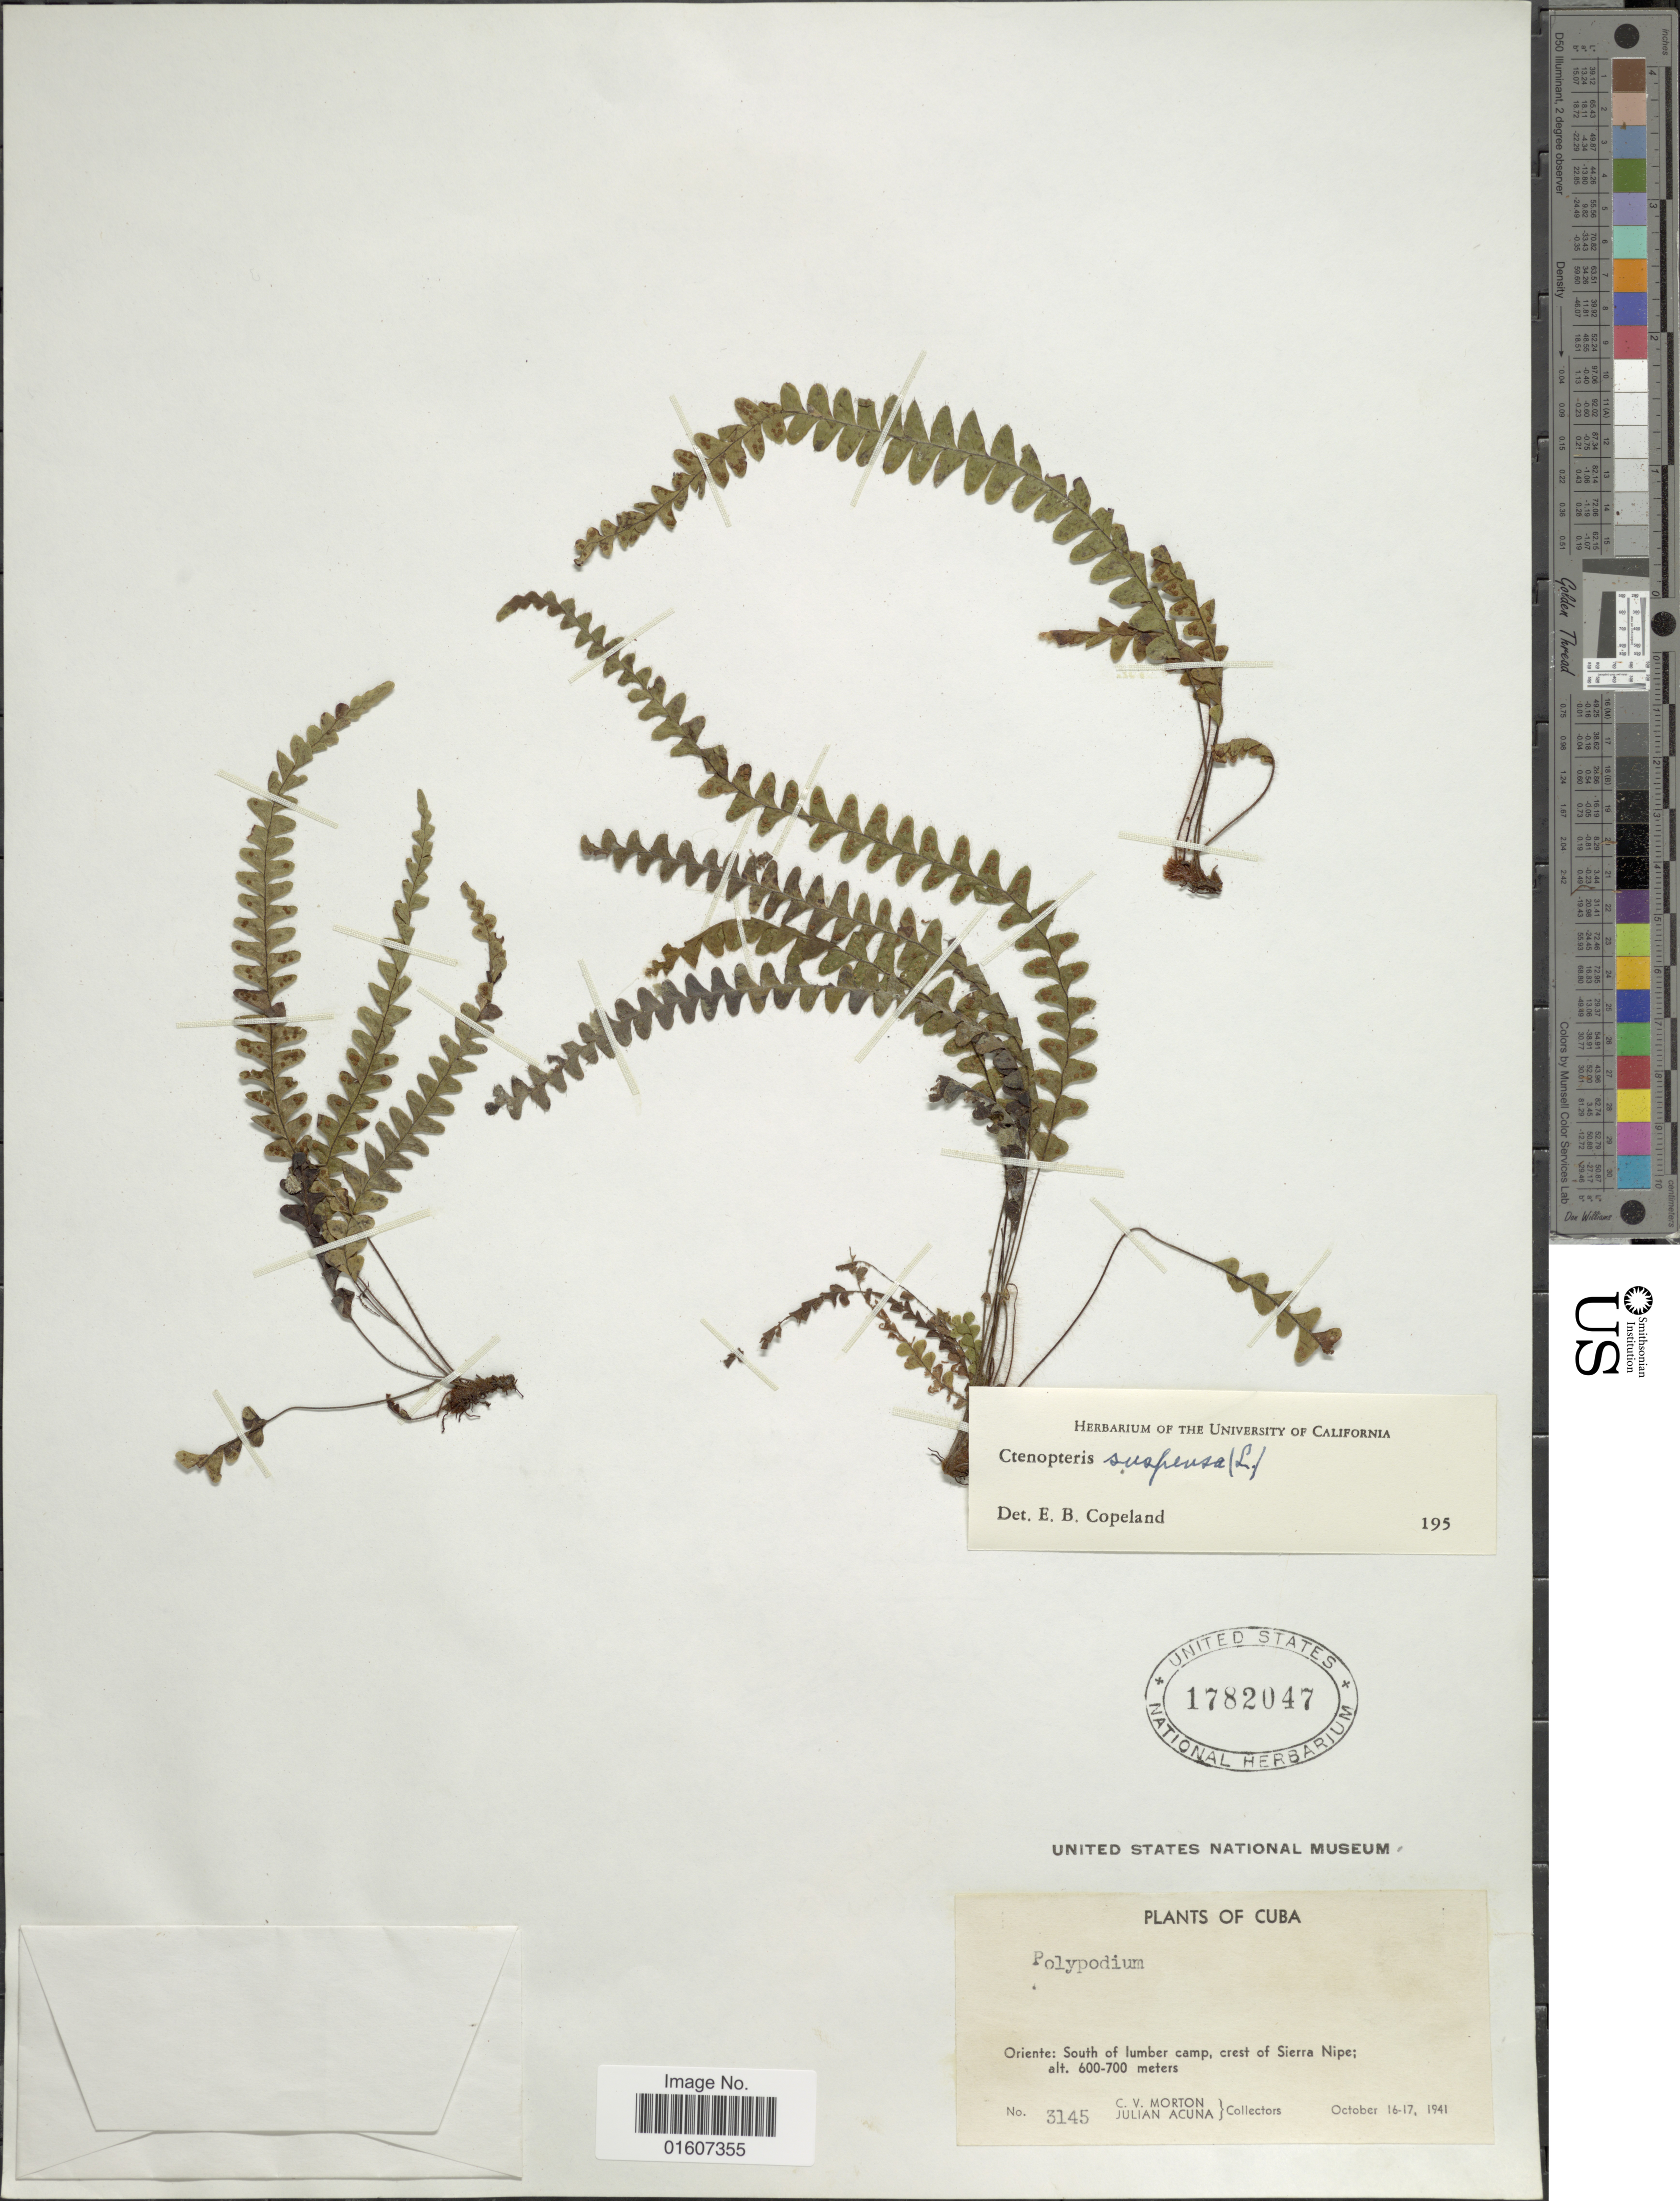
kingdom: Plantae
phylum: Tracheophyta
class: Polypodiopsida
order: Polypodiales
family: Polypodiaceae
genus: Terpsichore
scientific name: Terpsichore asplenifolia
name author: (L.) A.R. Sm.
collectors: C. V. Morton & J. B. Acuña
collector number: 3145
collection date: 1941-10-16/1941-10-17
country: Cuba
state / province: Oriente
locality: South of lumber camp, crest of Sierra Nipe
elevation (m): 600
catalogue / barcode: US 1782047